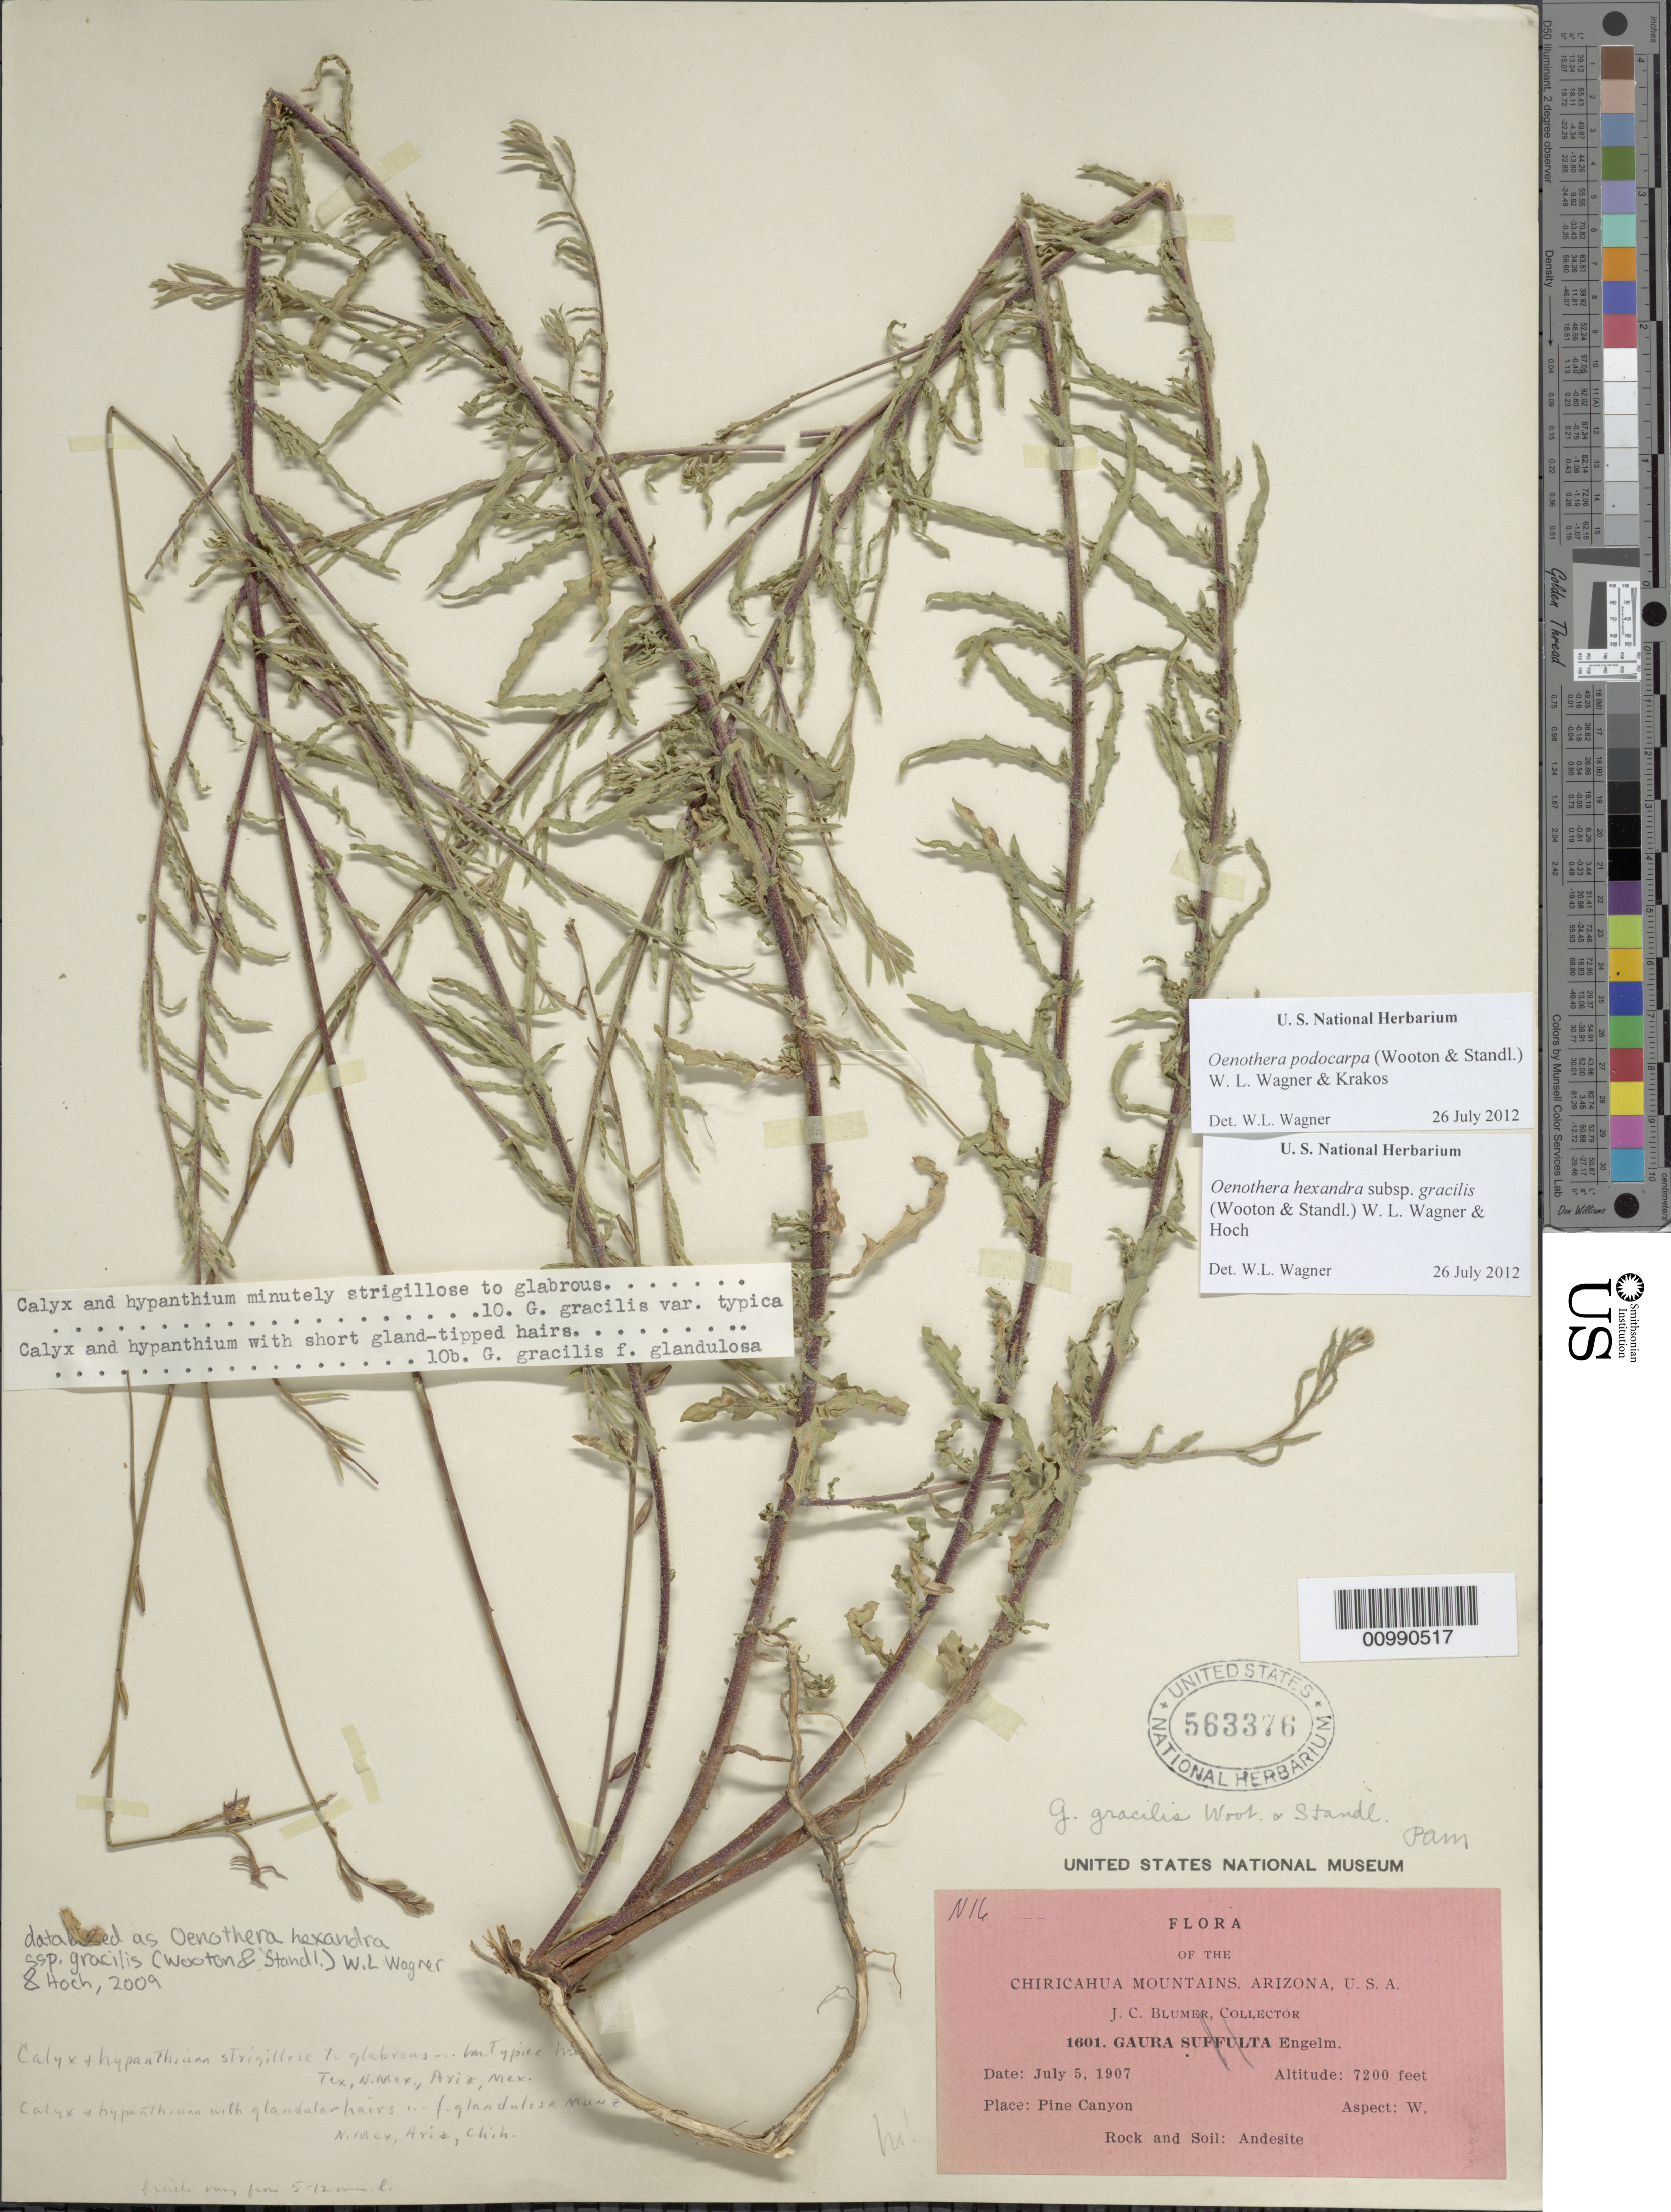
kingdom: Plantae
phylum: Tracheophyta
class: Magnoliopsida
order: Myrtales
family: Onagraceae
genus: Oenothera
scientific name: Oenothera podocarpa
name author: (Wooton & Standl.) Krakos & W.L. Wagner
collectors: J. C. Blumer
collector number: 1601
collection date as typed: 05 Jul 1907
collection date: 1907-07-05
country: United States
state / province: Arizona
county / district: Cochise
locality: Chiricahua Mts.; Pine Canyon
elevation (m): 2195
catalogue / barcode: US 563376